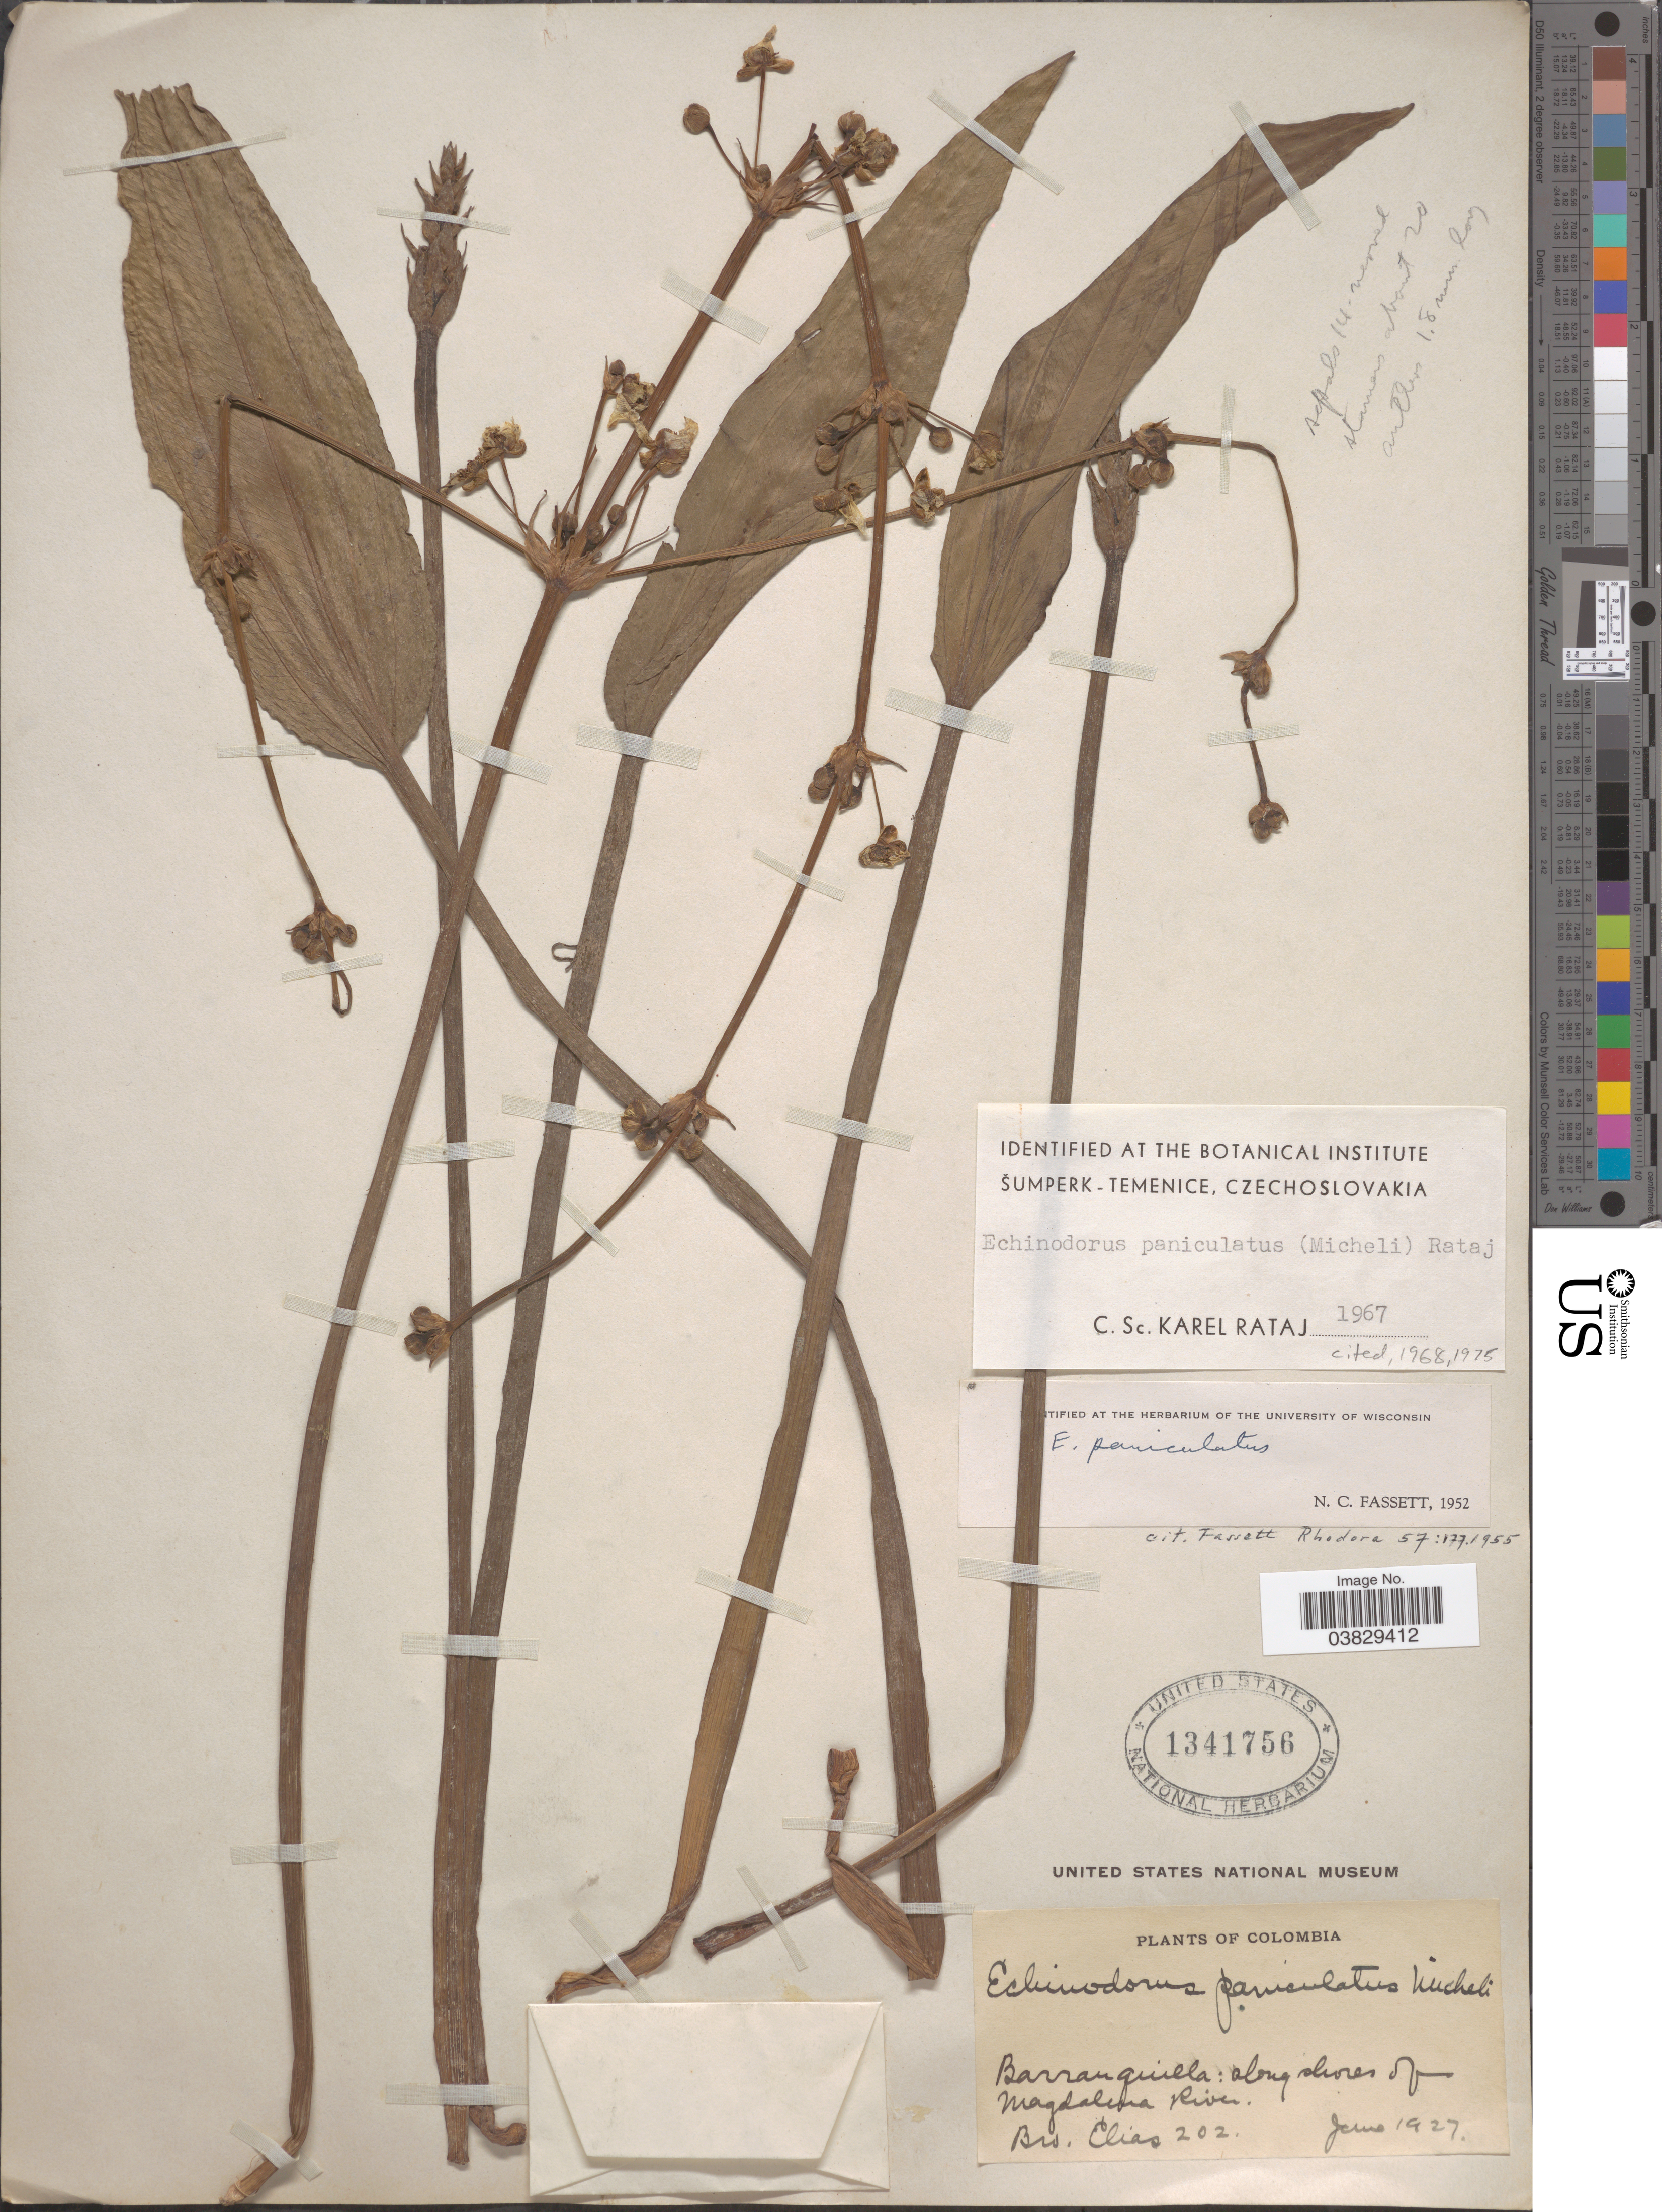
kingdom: Plantae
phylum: Tracheophyta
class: Liliopsida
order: Alismatales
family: Alismataceae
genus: Echinodorus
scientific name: Echinodorus paniculatus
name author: Micheli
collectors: Bro. Elias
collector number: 202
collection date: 1927-06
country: Colombia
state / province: Magdalena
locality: Barranquilla: along shores of Magdalena River.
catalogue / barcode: US 1341756